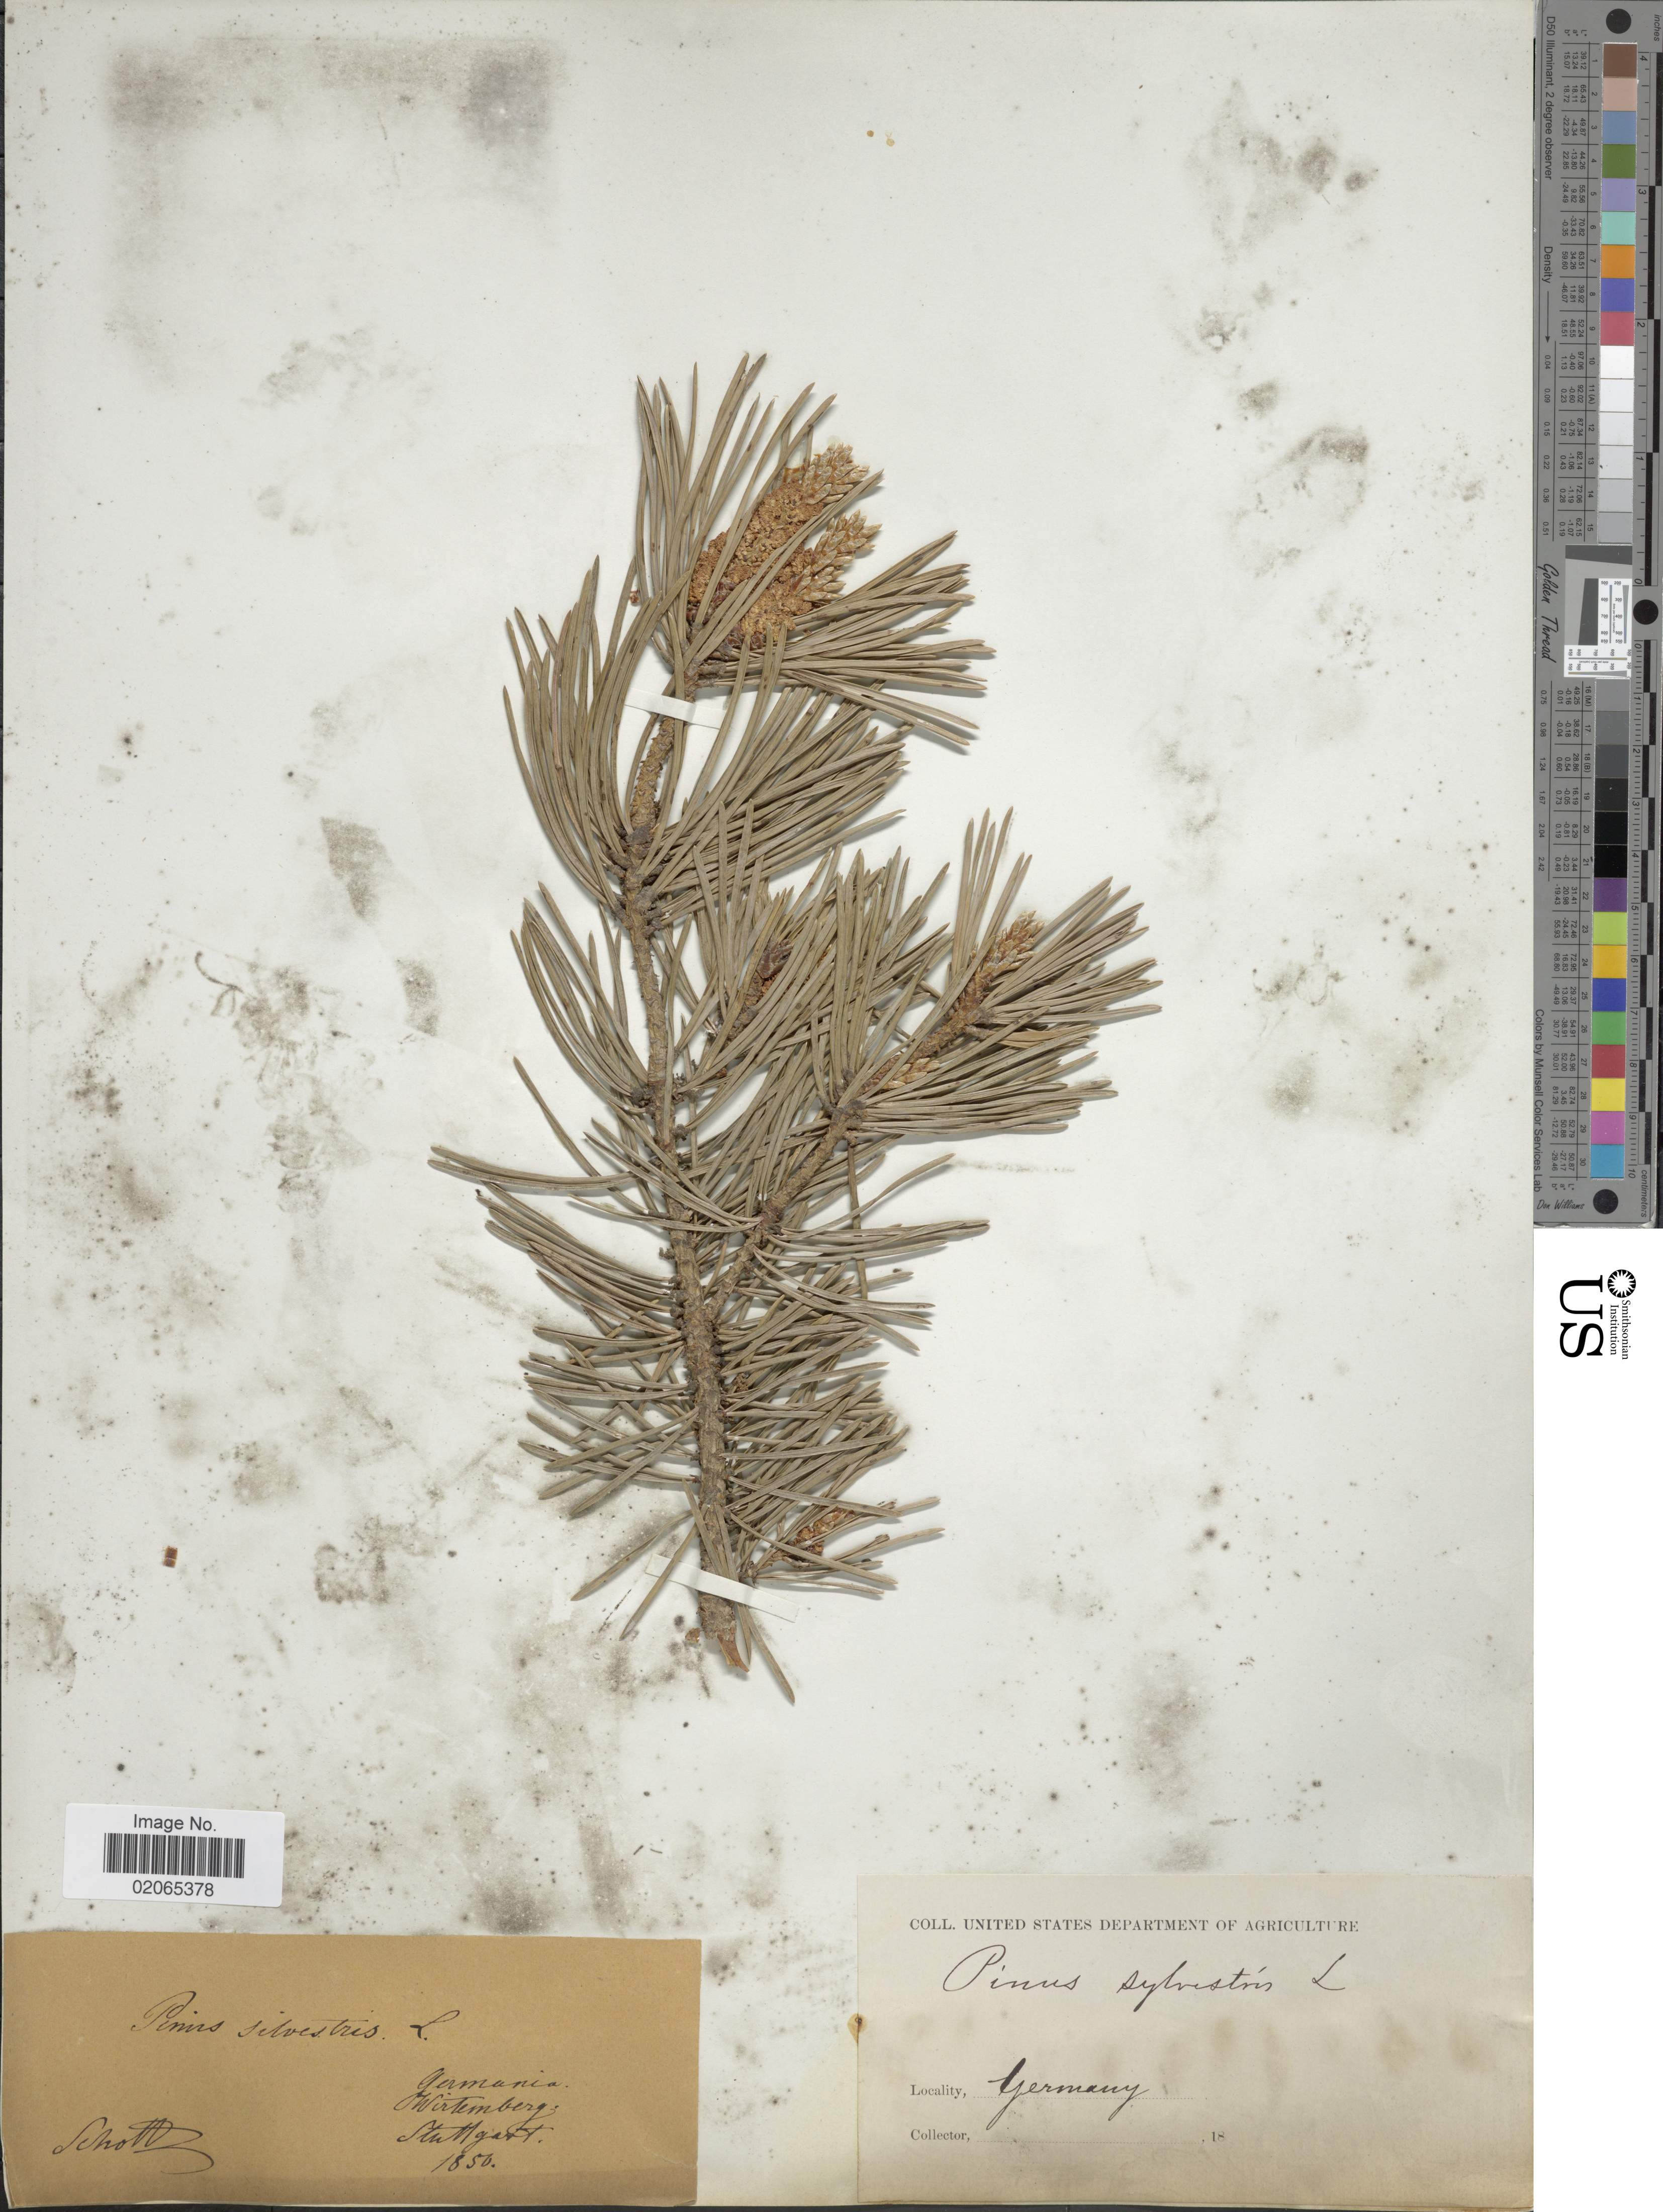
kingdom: Plantae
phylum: Tracheophyta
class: Pinopsida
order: Pinales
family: Pinaceae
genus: Pinus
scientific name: Pinus sylvestris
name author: L.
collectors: Schott, --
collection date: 1850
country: Germany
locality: Germania. Wirtemberg. Stuttgart